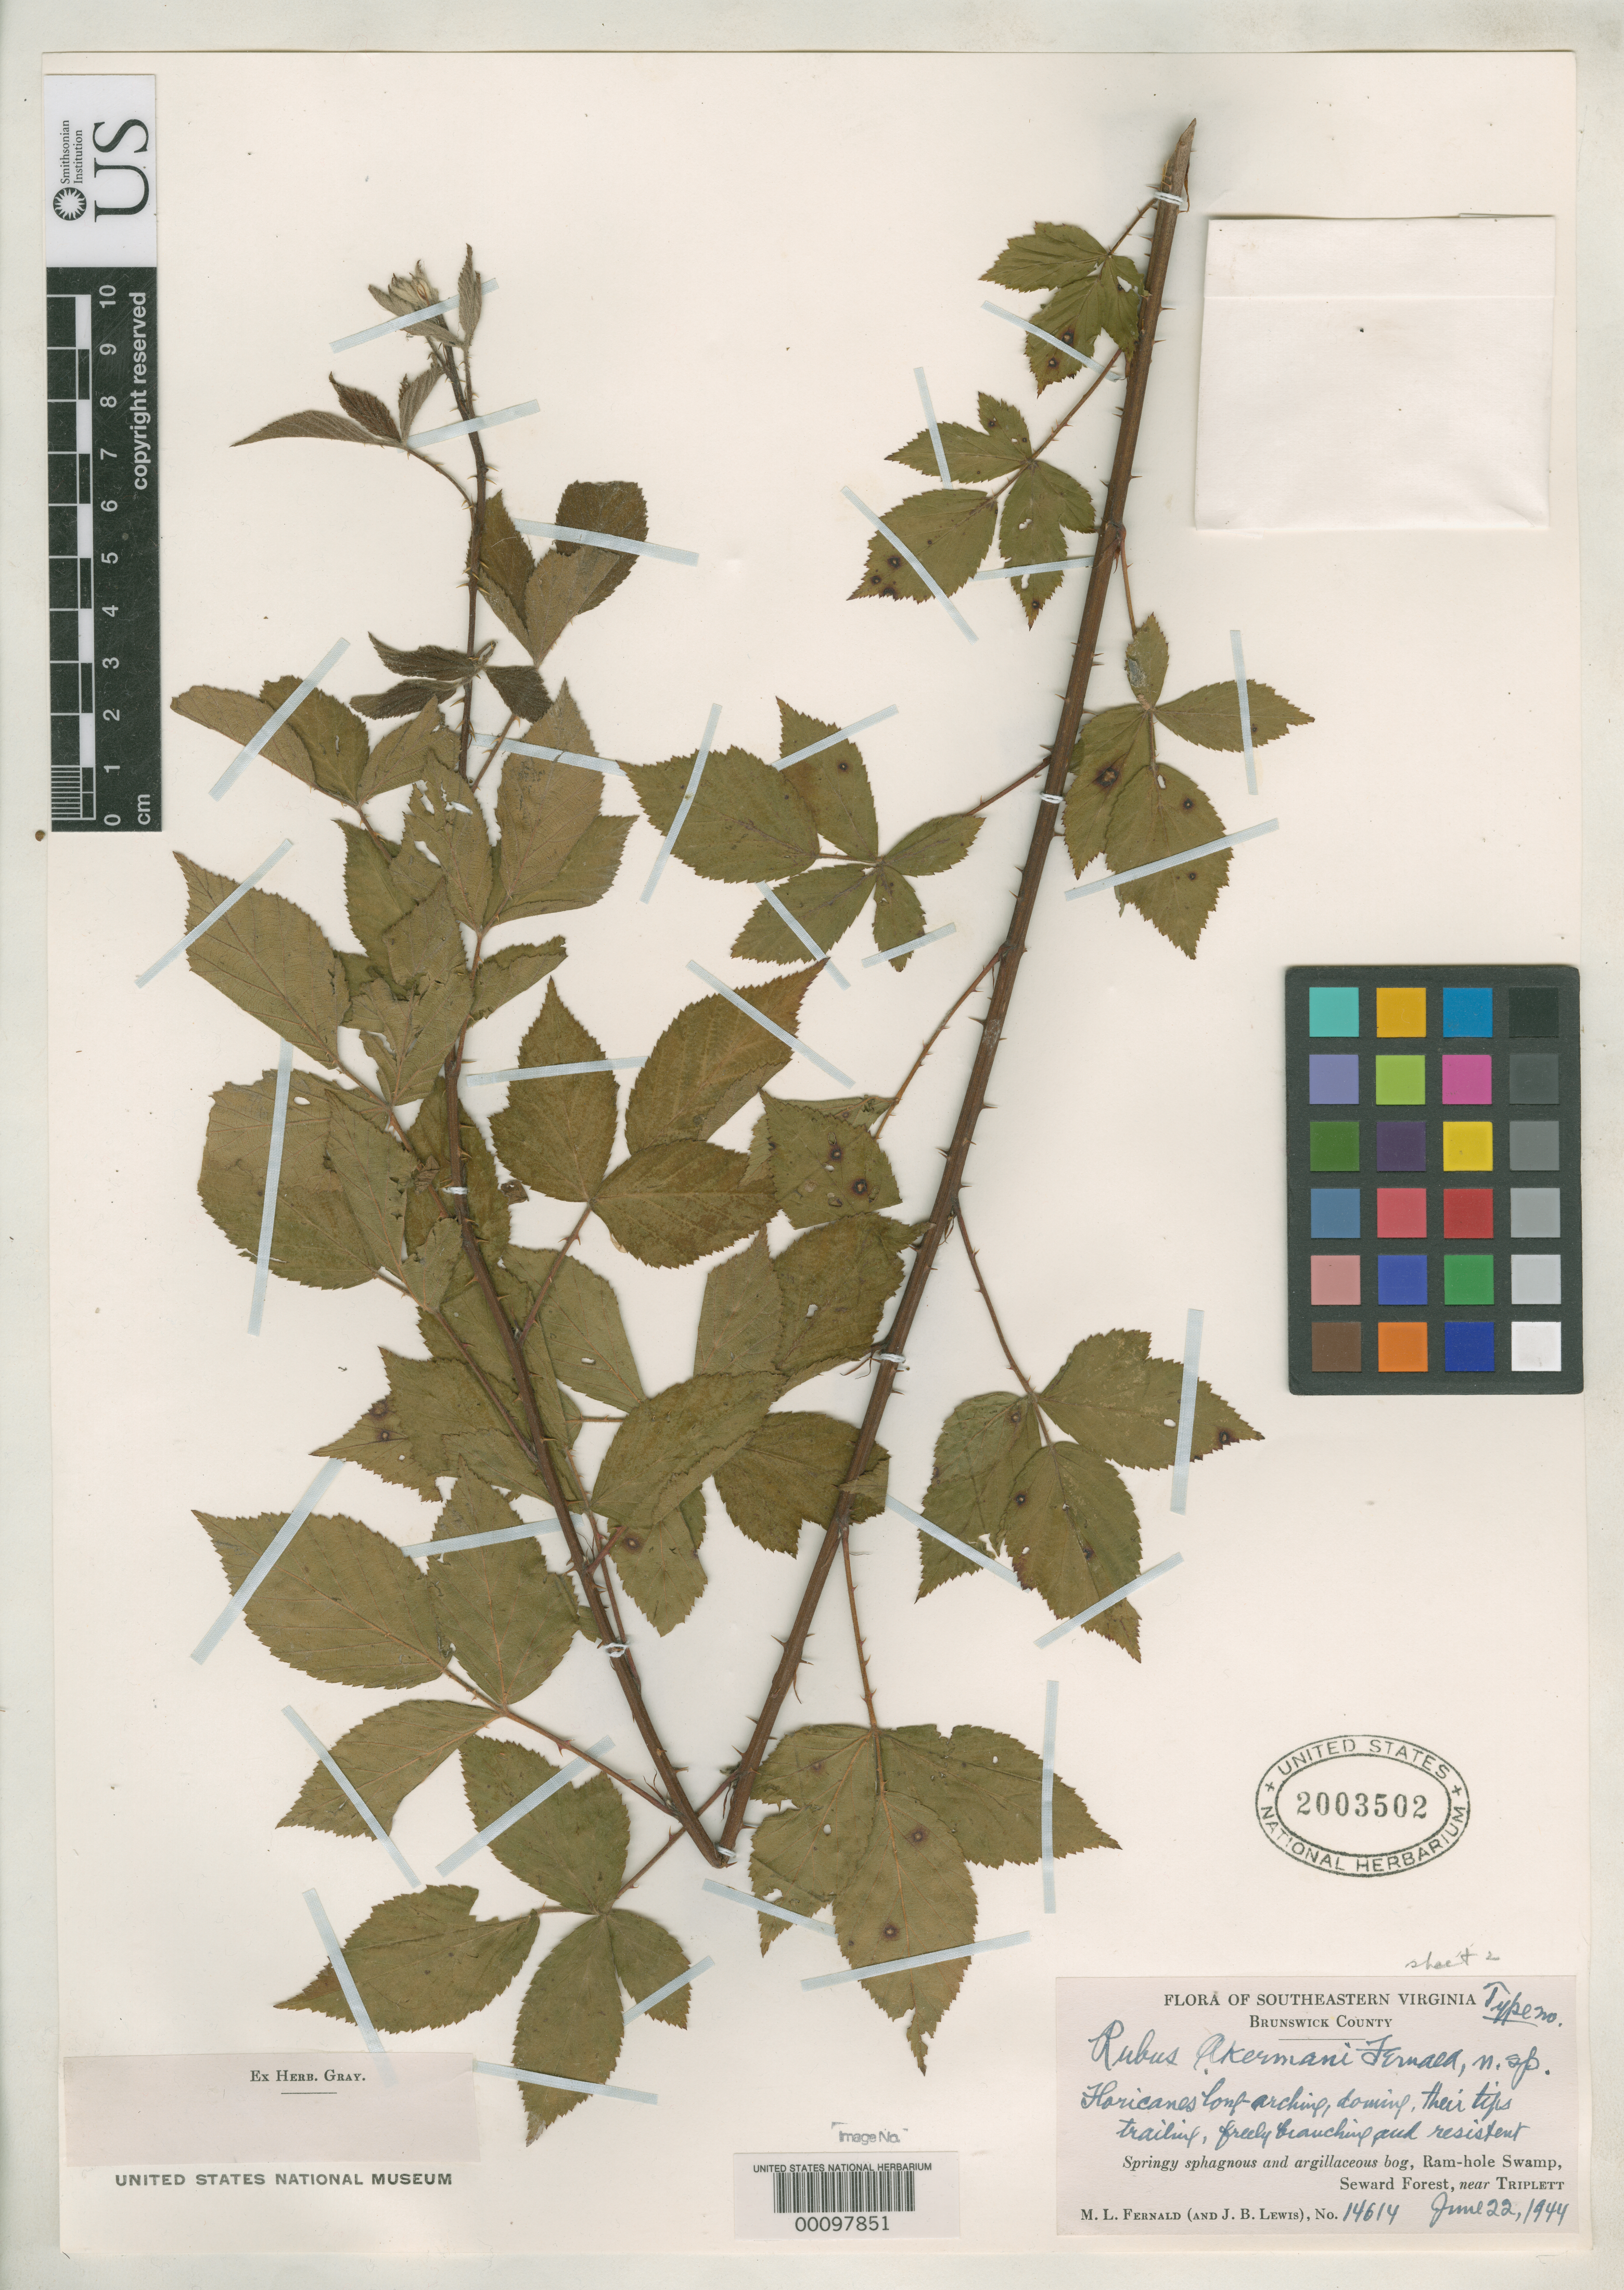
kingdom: Plantae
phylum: Tracheophyta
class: Magnoliopsida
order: Rosales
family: Rosaceae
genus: Rubus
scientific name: Rubus akermani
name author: Fernald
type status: Isotype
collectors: M. L. Fernald & J. B. Lewis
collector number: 14614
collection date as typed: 22 Jun 1944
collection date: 1944-06-22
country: United States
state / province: Virginia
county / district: Brunswick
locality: Ram-hole Swamp, Seward Forest, near Triplett.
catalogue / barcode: US 2003502